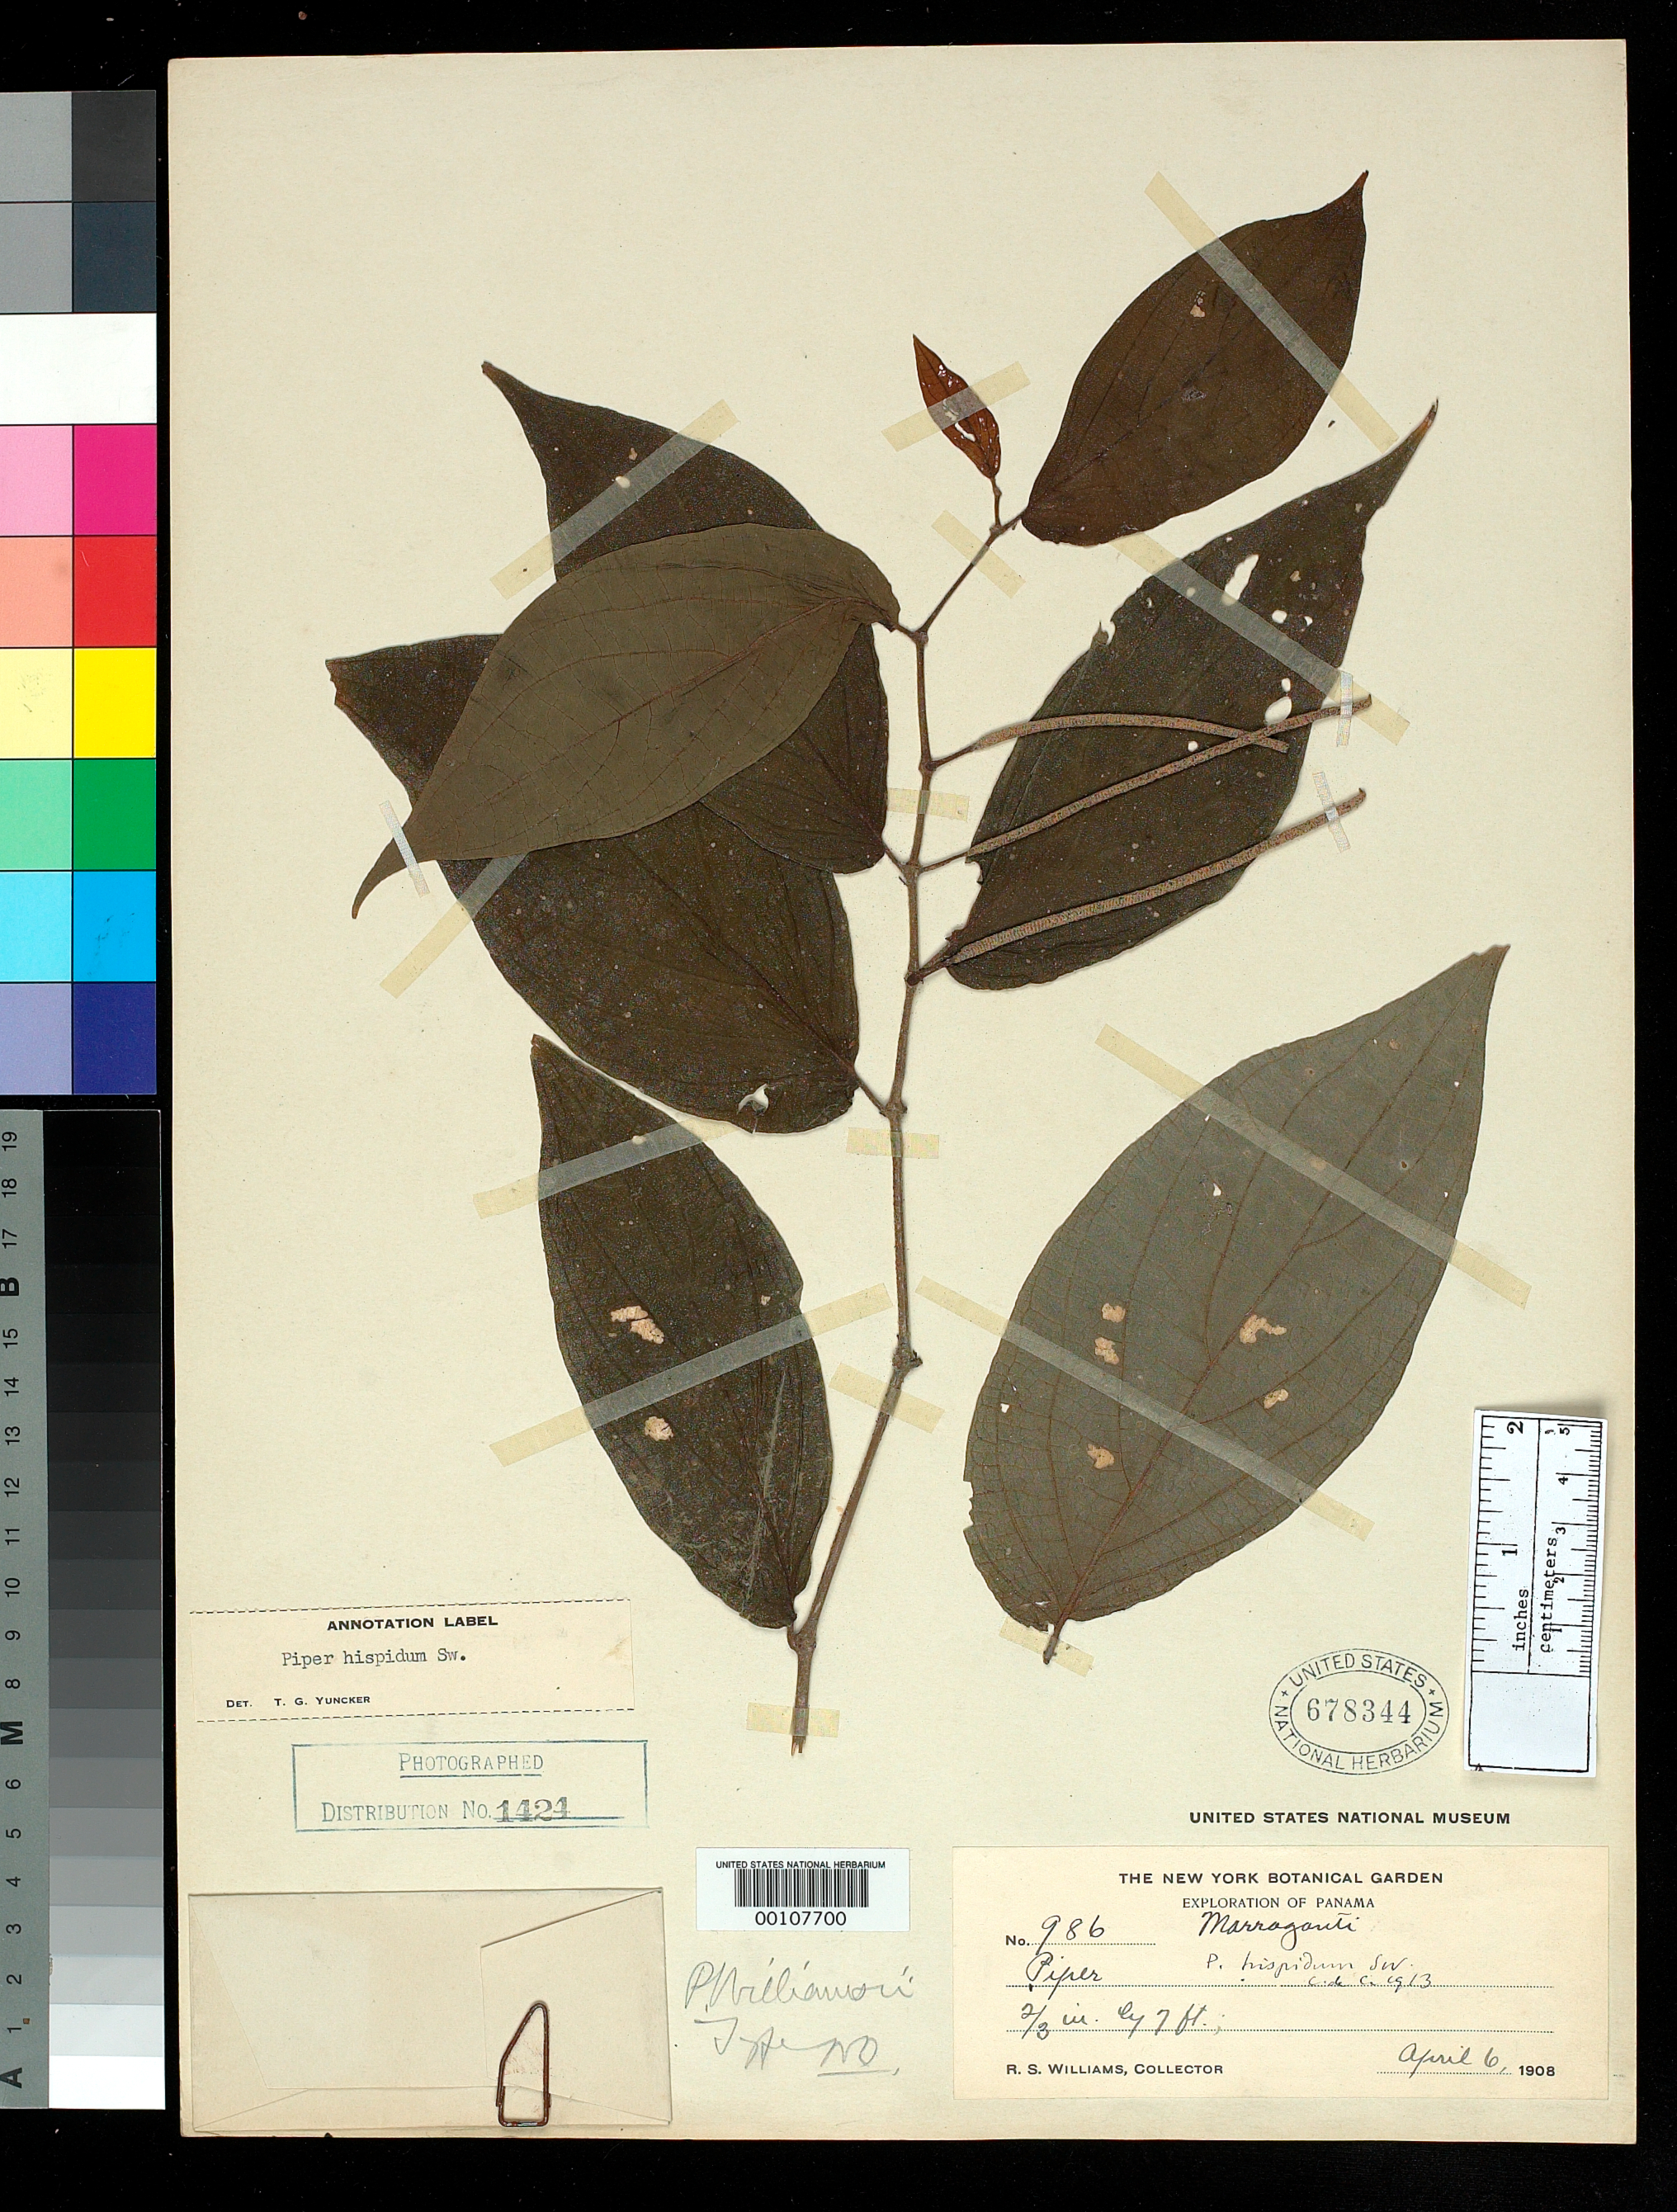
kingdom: Plantae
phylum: Tracheophyta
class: Magnoliopsida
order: Piperales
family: Piperaceae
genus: Piper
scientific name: Piper williamsii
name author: Trel.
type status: Holotype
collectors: R. S. Williams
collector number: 986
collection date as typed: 06 Apr 1908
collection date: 1908-04-06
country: Panama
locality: Marraganti.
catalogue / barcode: US 678344